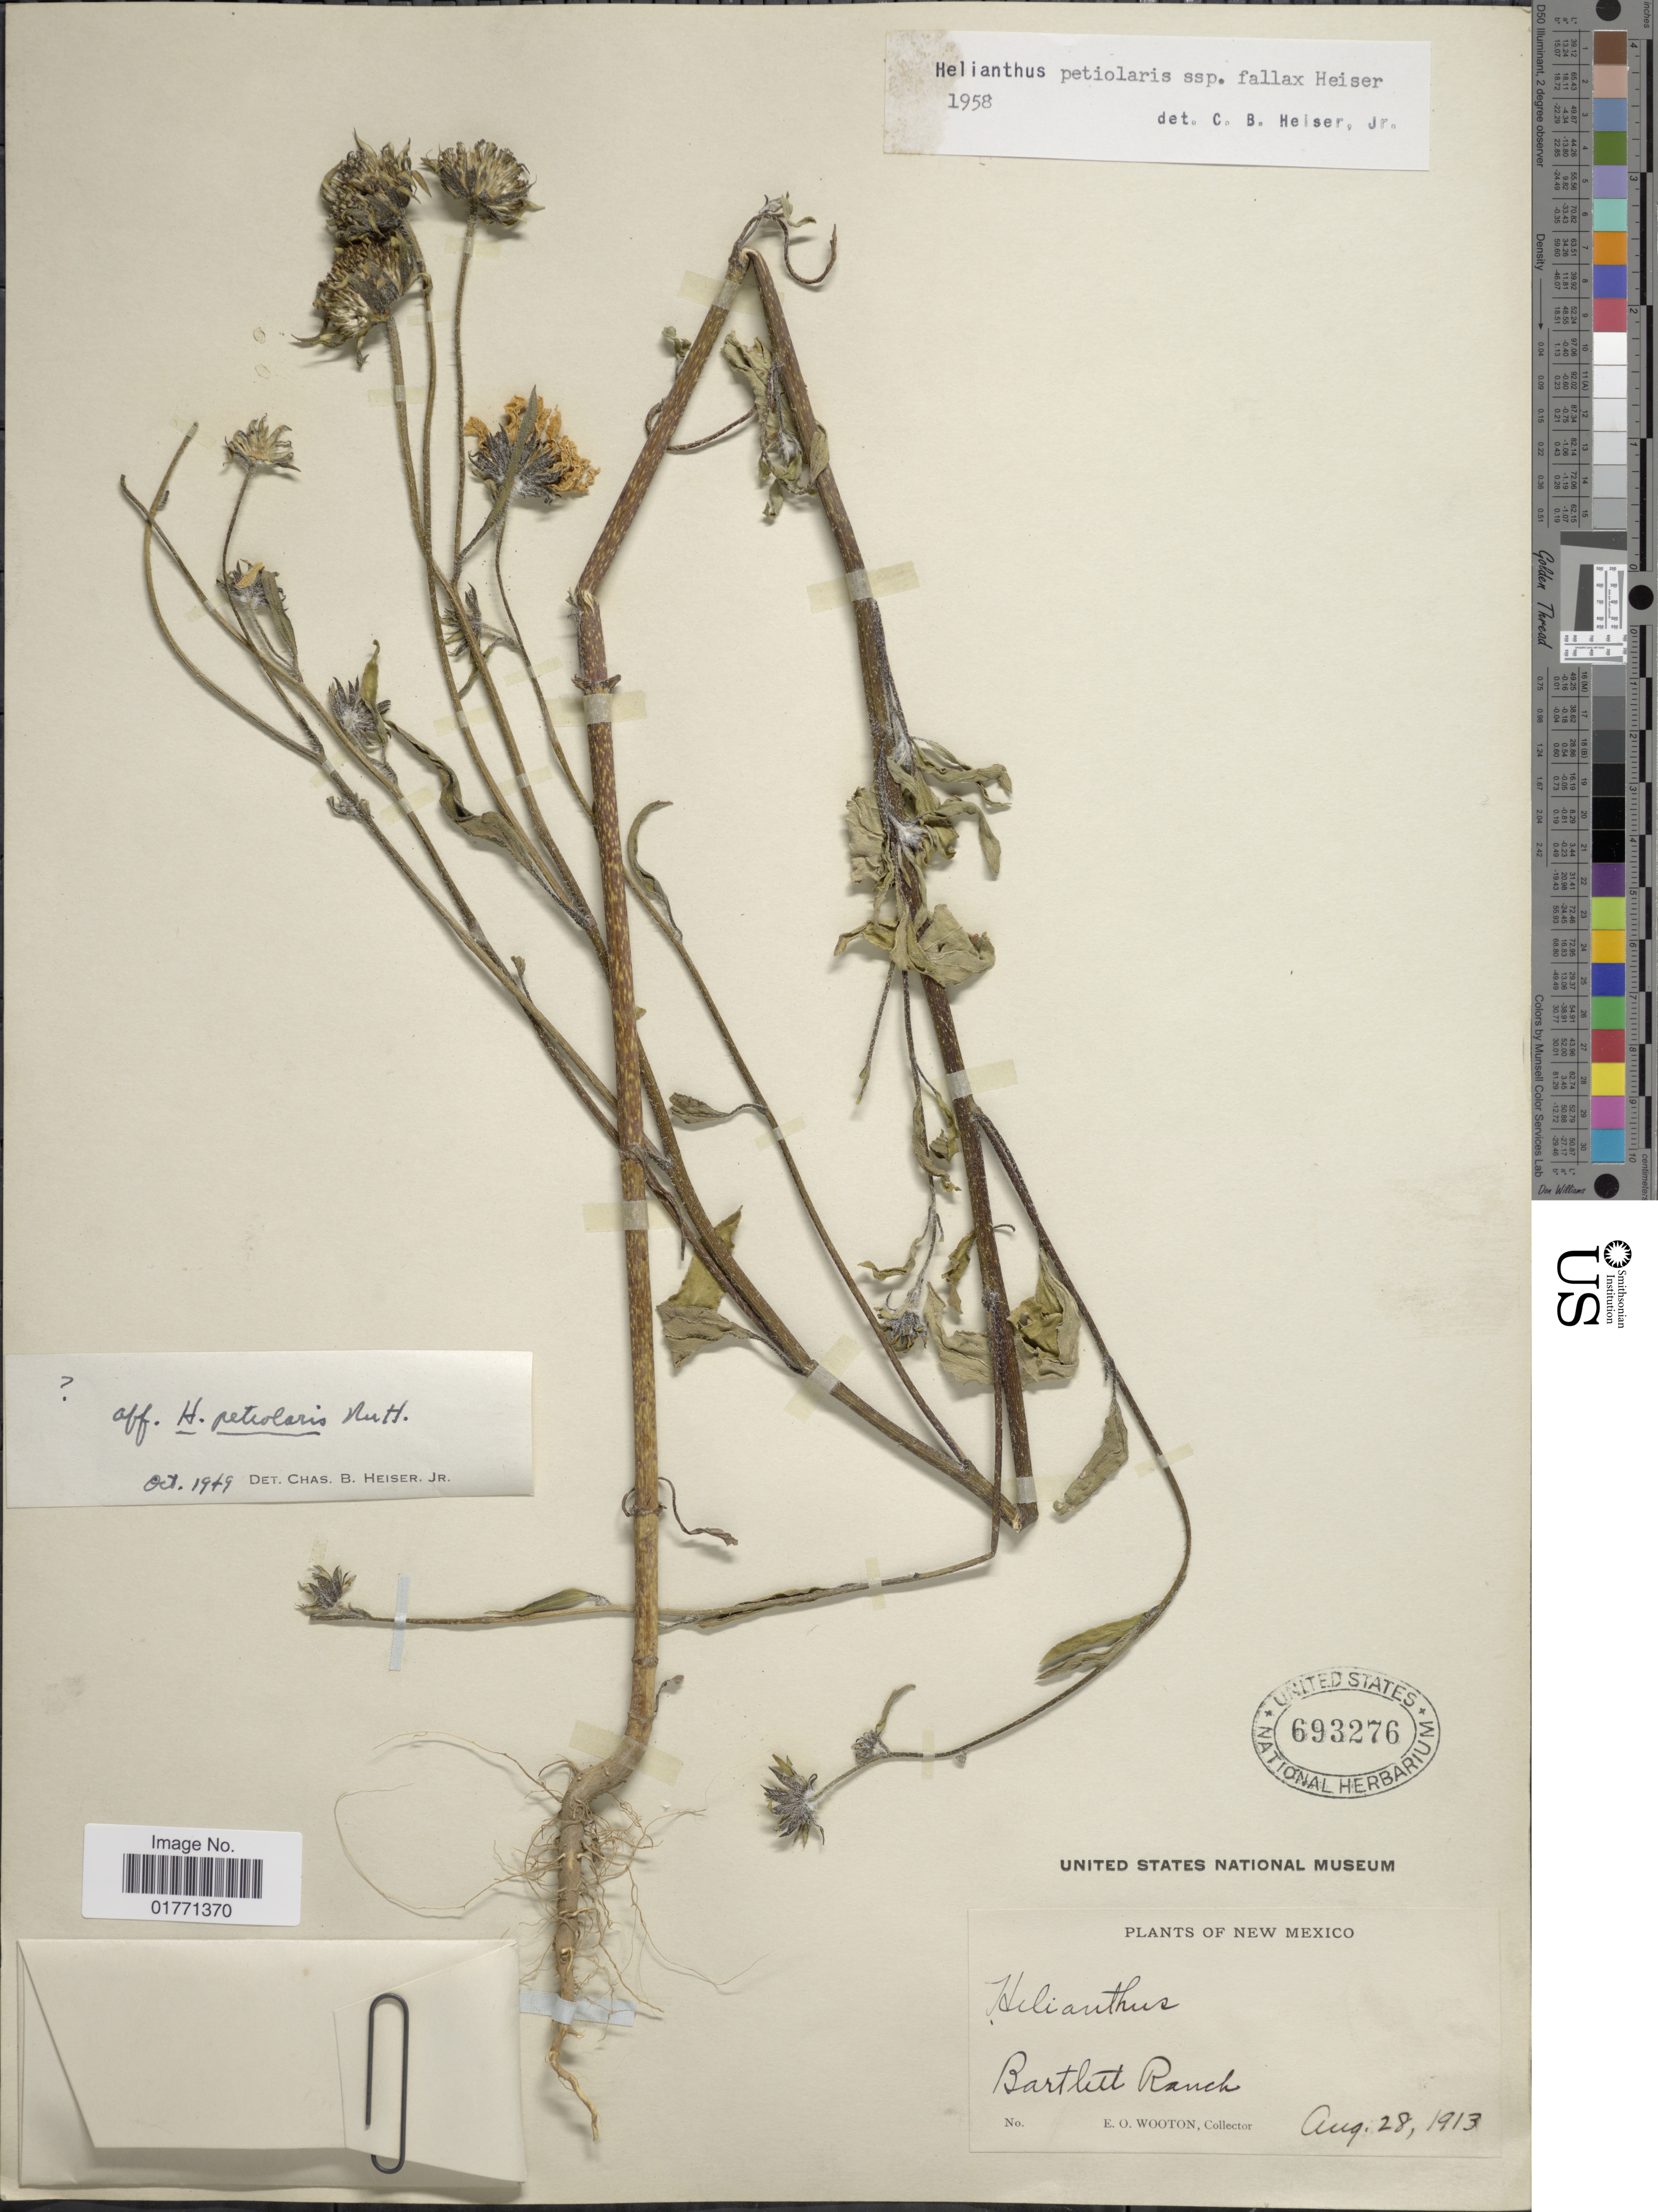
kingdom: Plantae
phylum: Tracheophyta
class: Magnoliopsida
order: Asterales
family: Asteraceae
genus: Helianthus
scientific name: Helianthus petiolaris subsp. fallax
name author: Heiser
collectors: E. O. Wooton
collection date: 1913-08-28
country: United States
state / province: New Mexico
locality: Bartlett Ranch.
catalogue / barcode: US 693276